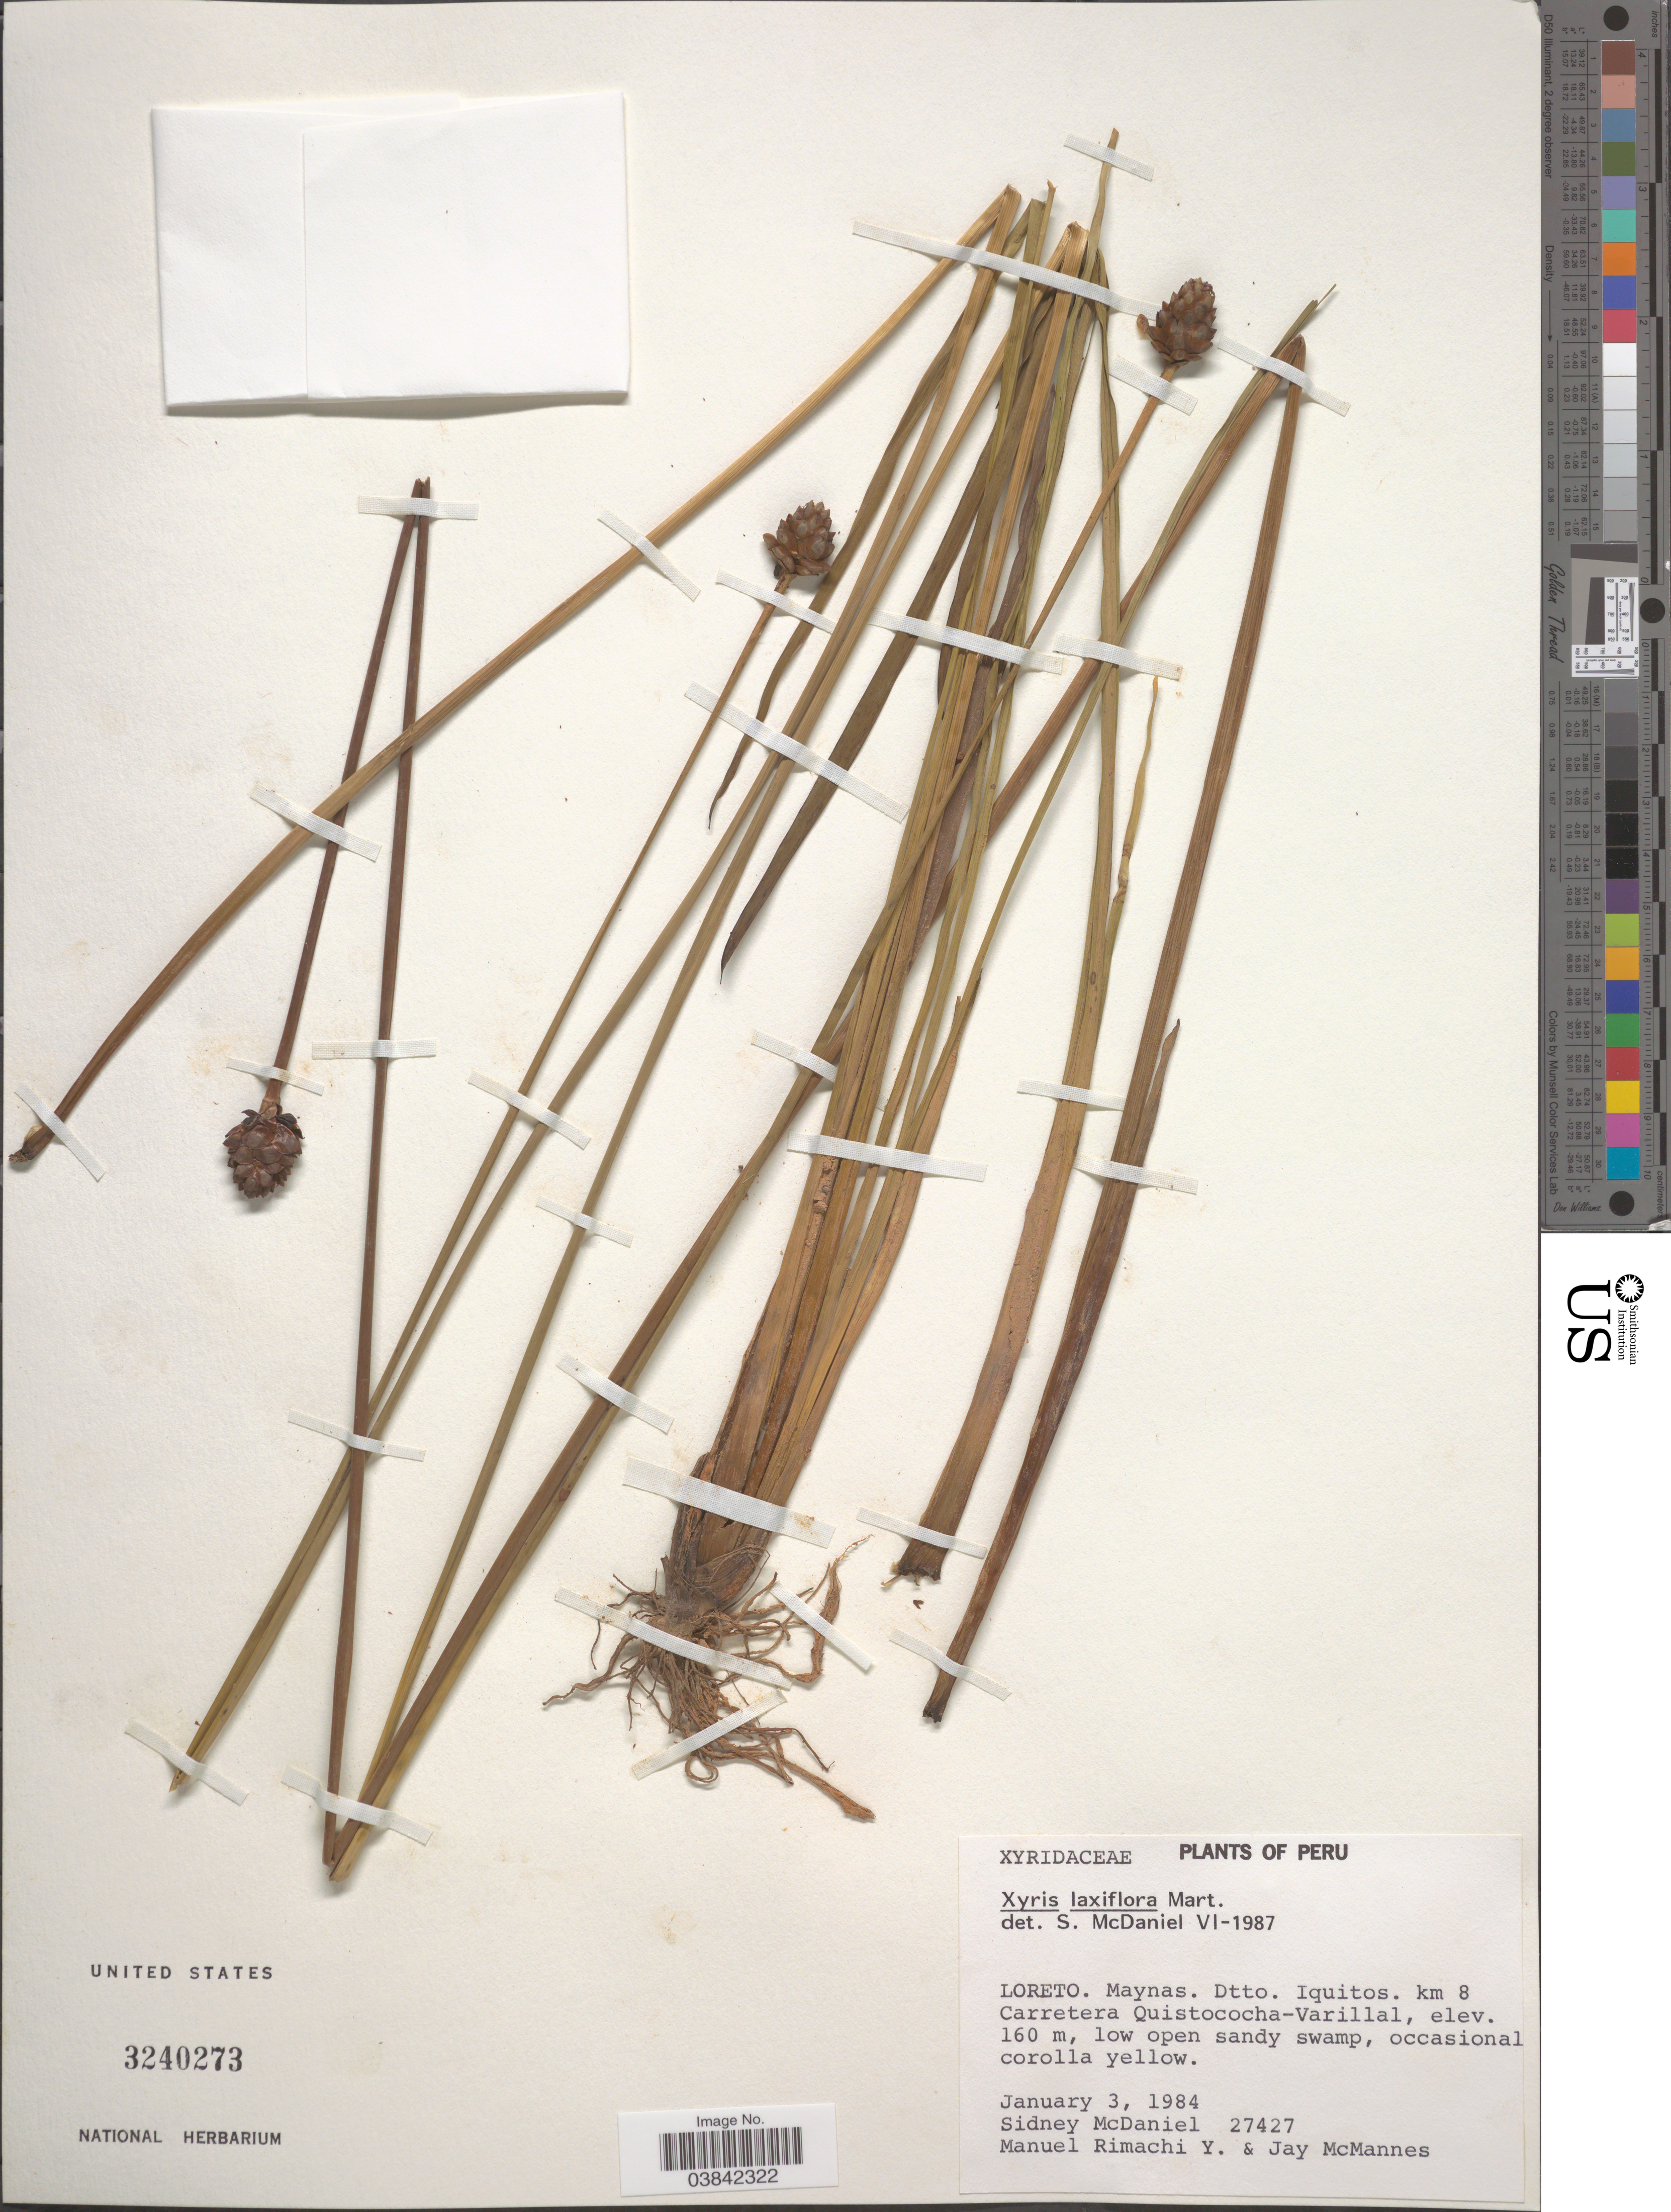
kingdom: Plantae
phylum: Tracheophyta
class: Liliopsida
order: Poales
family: Xyridaceae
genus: Xyris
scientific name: Xyris laxifolia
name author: Mart.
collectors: S. McDaniel, M. Rimachi Y. & J. McMannes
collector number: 27427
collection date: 1984-01-03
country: Peru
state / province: Loreto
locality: Maynas. Dtto. Iquitos. km 8 Carretera Quistococha-Varillal.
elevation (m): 160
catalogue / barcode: US 3240273